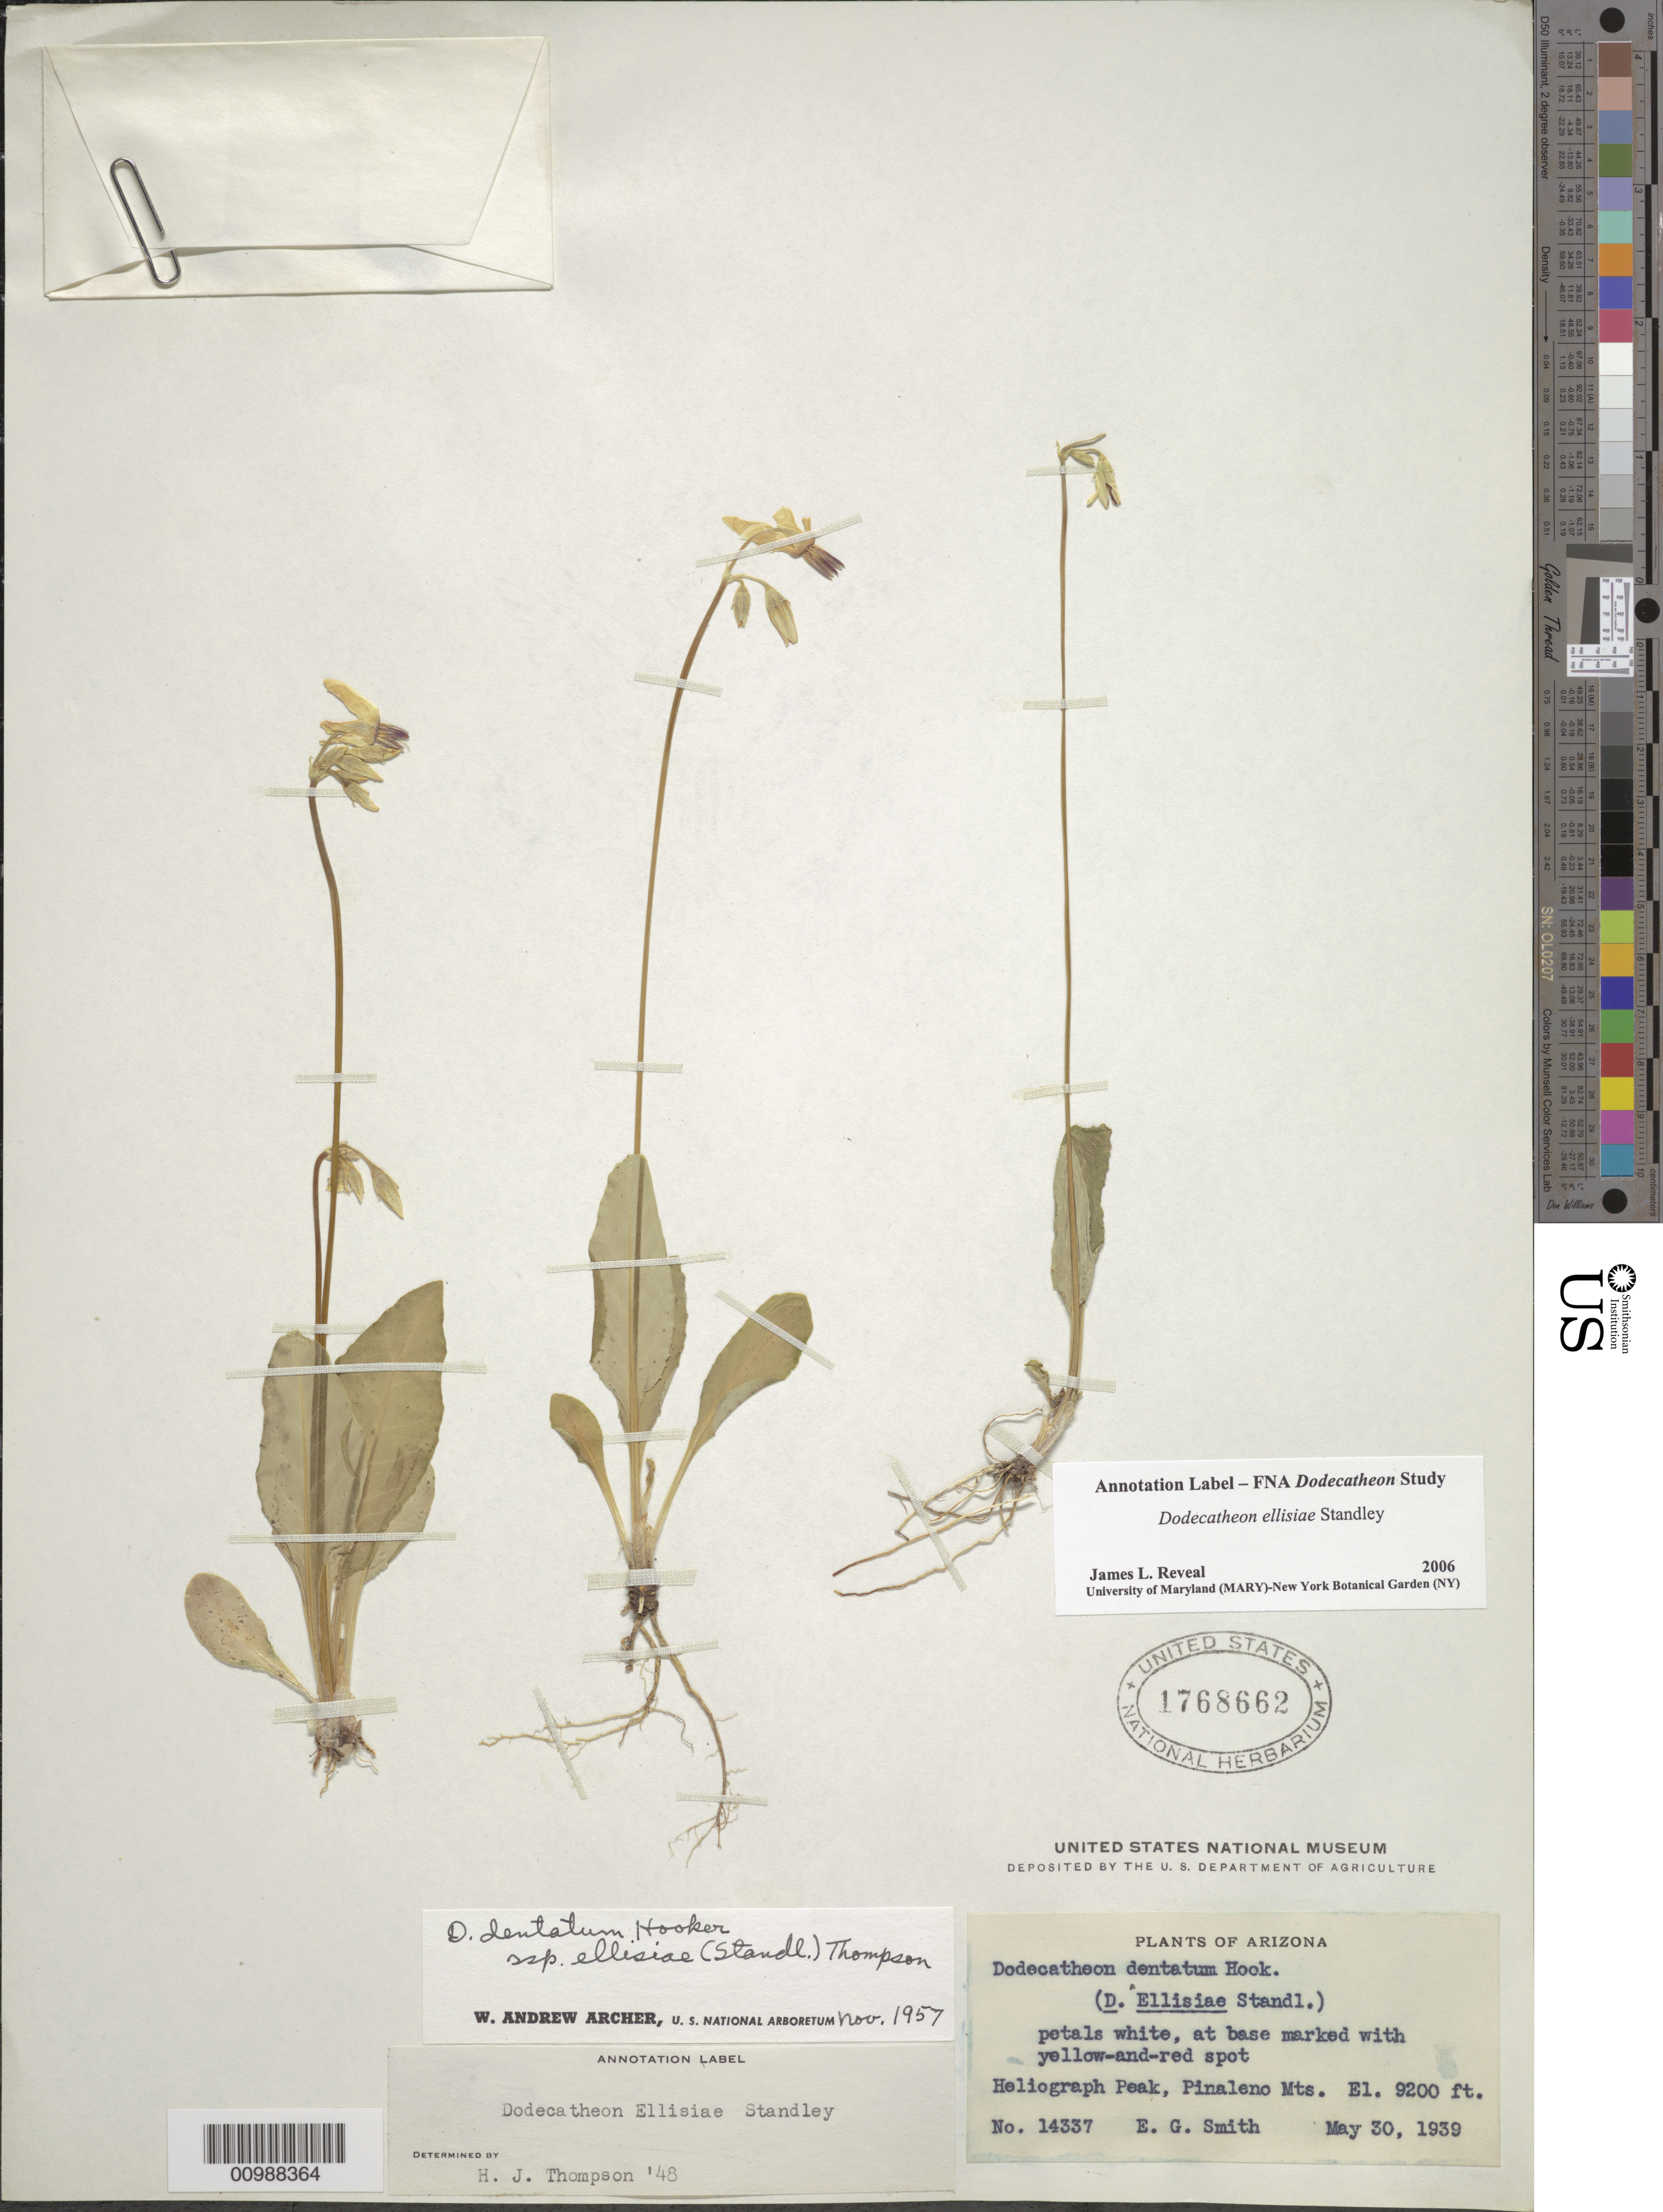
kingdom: Plantae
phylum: Tracheophyta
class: Magnoliopsida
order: Ericales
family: Primulaceae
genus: Dodecatheon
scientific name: Dodecatheon ellisiae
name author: Standl.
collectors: E. G. Smith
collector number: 14337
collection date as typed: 30 May 1939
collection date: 1939-05-30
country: United States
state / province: Arizona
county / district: Graham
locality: Heliograph Peak, Pinaleno Mountains.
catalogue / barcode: US 1768662